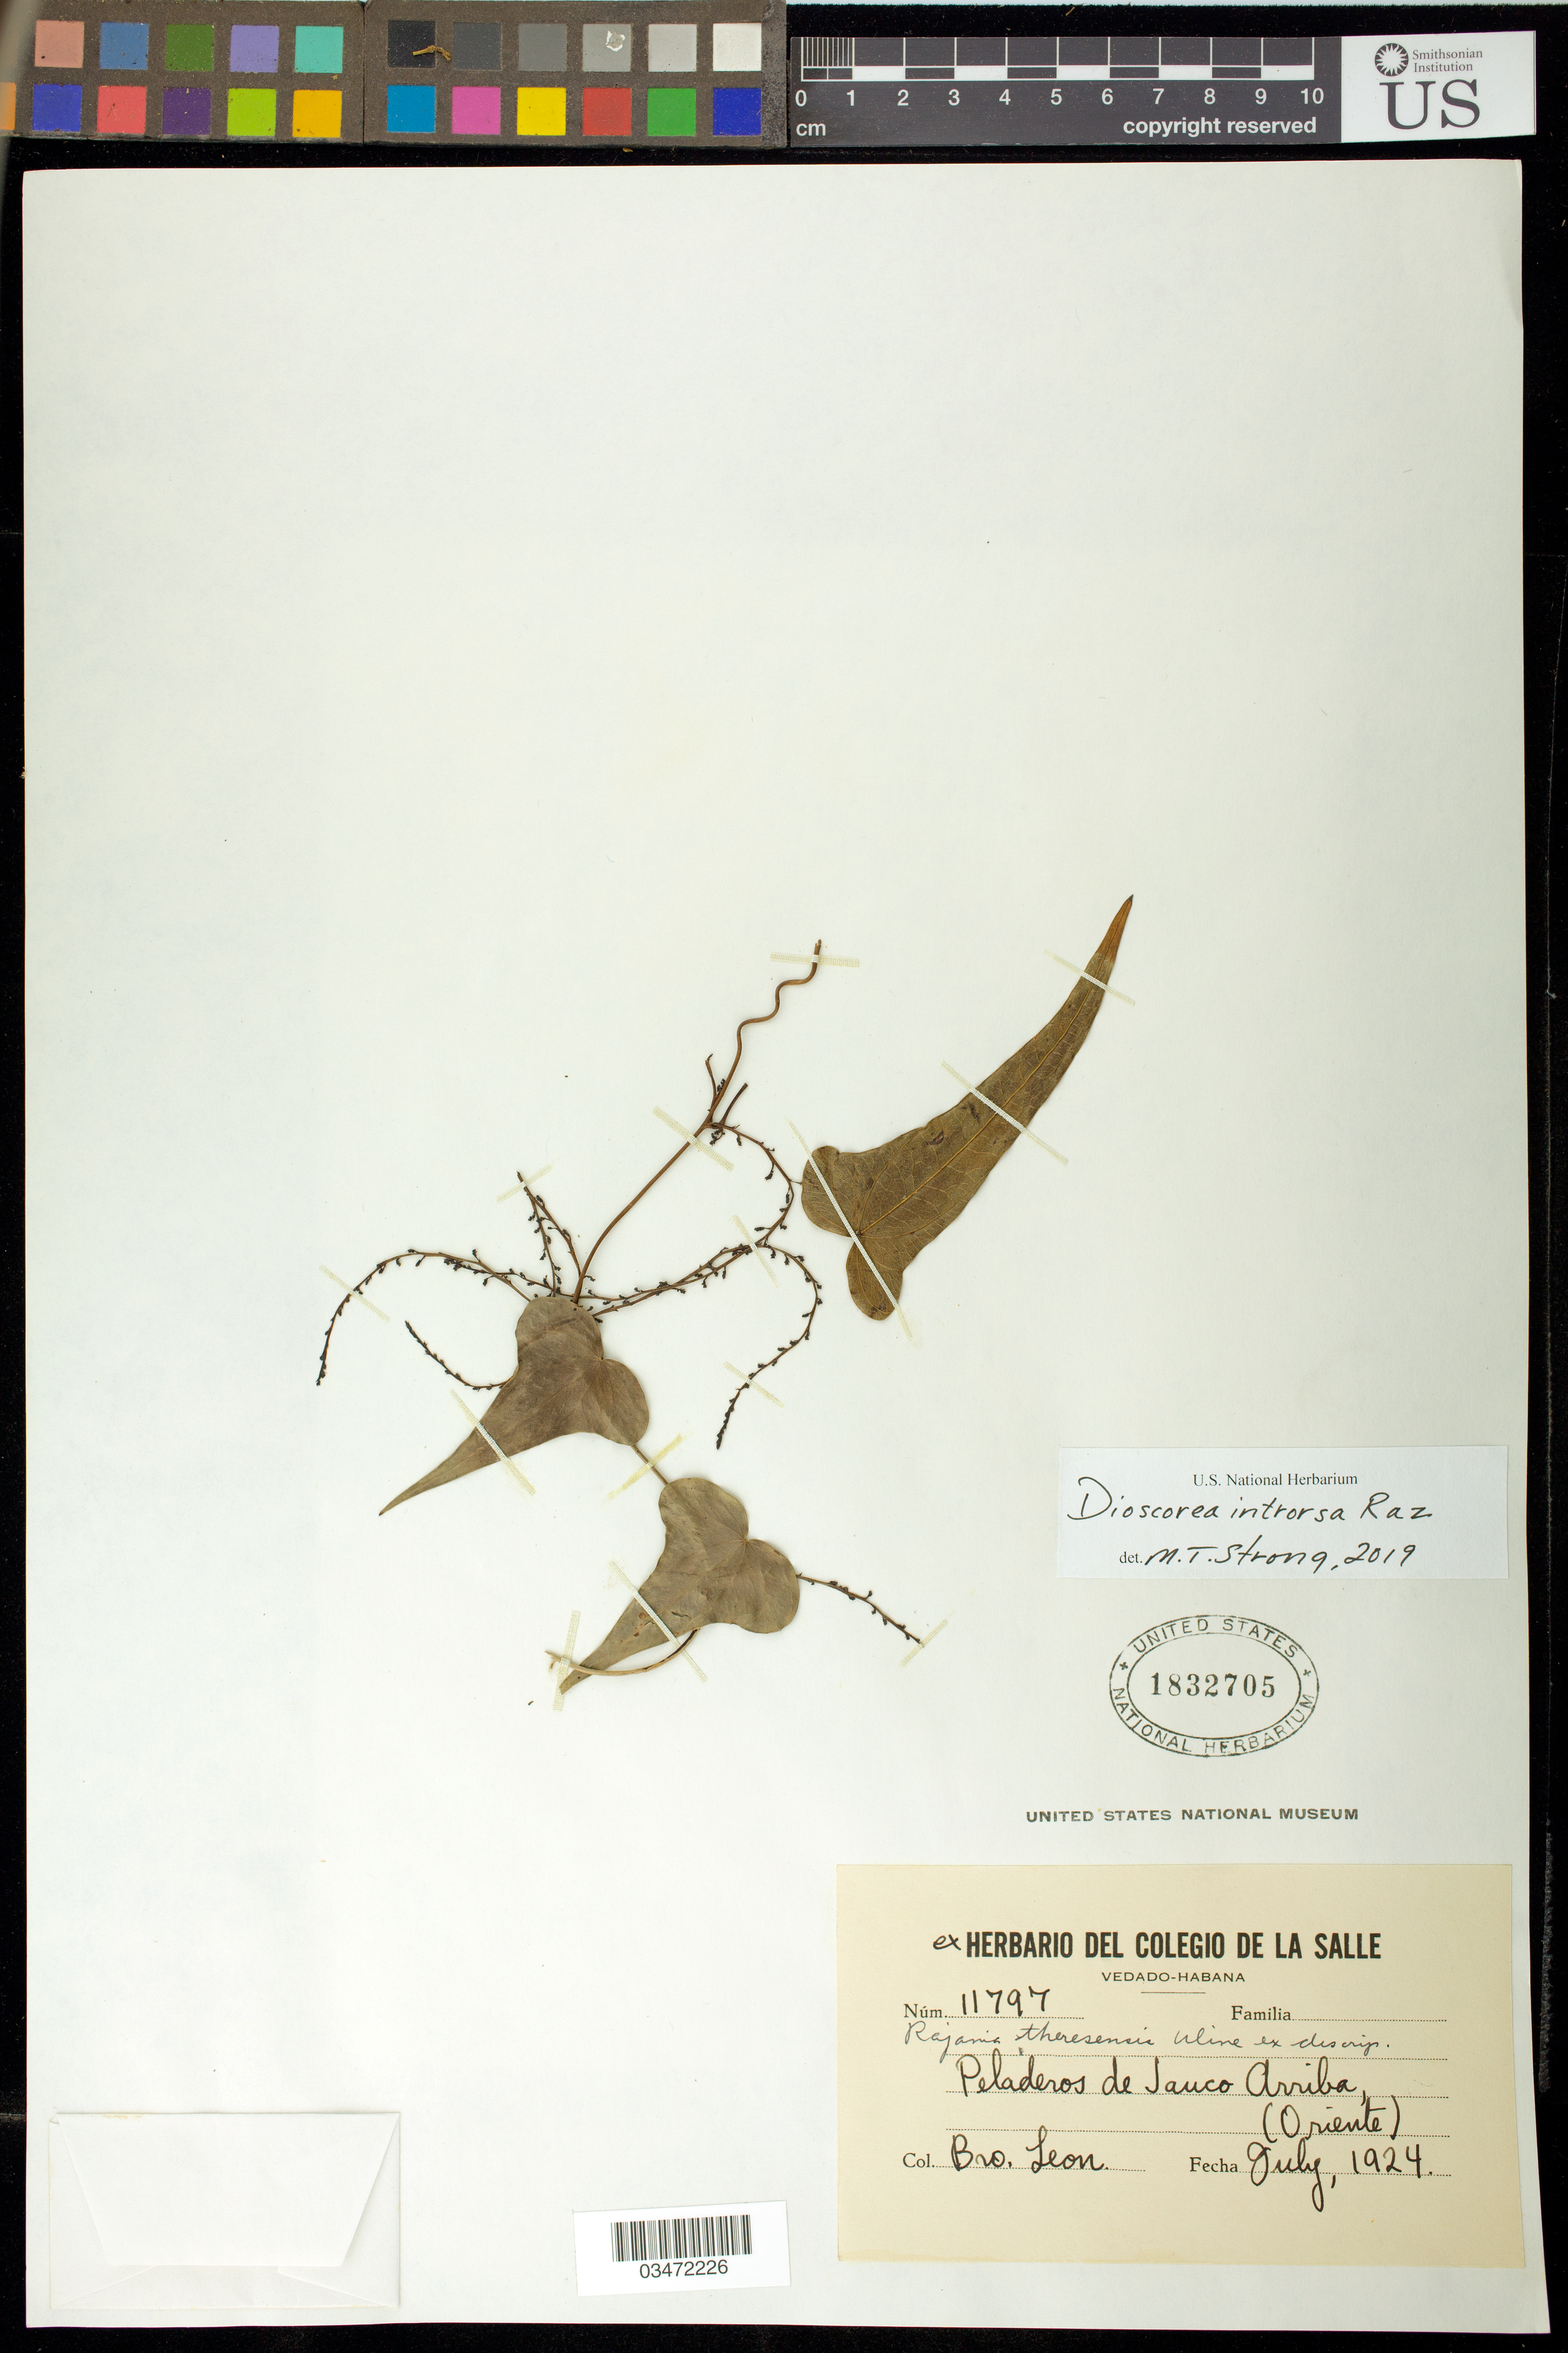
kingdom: Plantae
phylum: Tracheophyta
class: Liliopsida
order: Dioscoreales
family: Dioscoreaceae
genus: Dioscorea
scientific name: Dioscorea introrsa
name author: Raz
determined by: Strong, M. T., (US), Smithsonian Institution - National Museum of Natural History (UNITED STATES)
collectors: Bro. León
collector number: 11797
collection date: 1924-07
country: Cuba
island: Cuba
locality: Oriente [Guantánamo?]. Peladeros de Jauco Arriba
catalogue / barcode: US 1832705